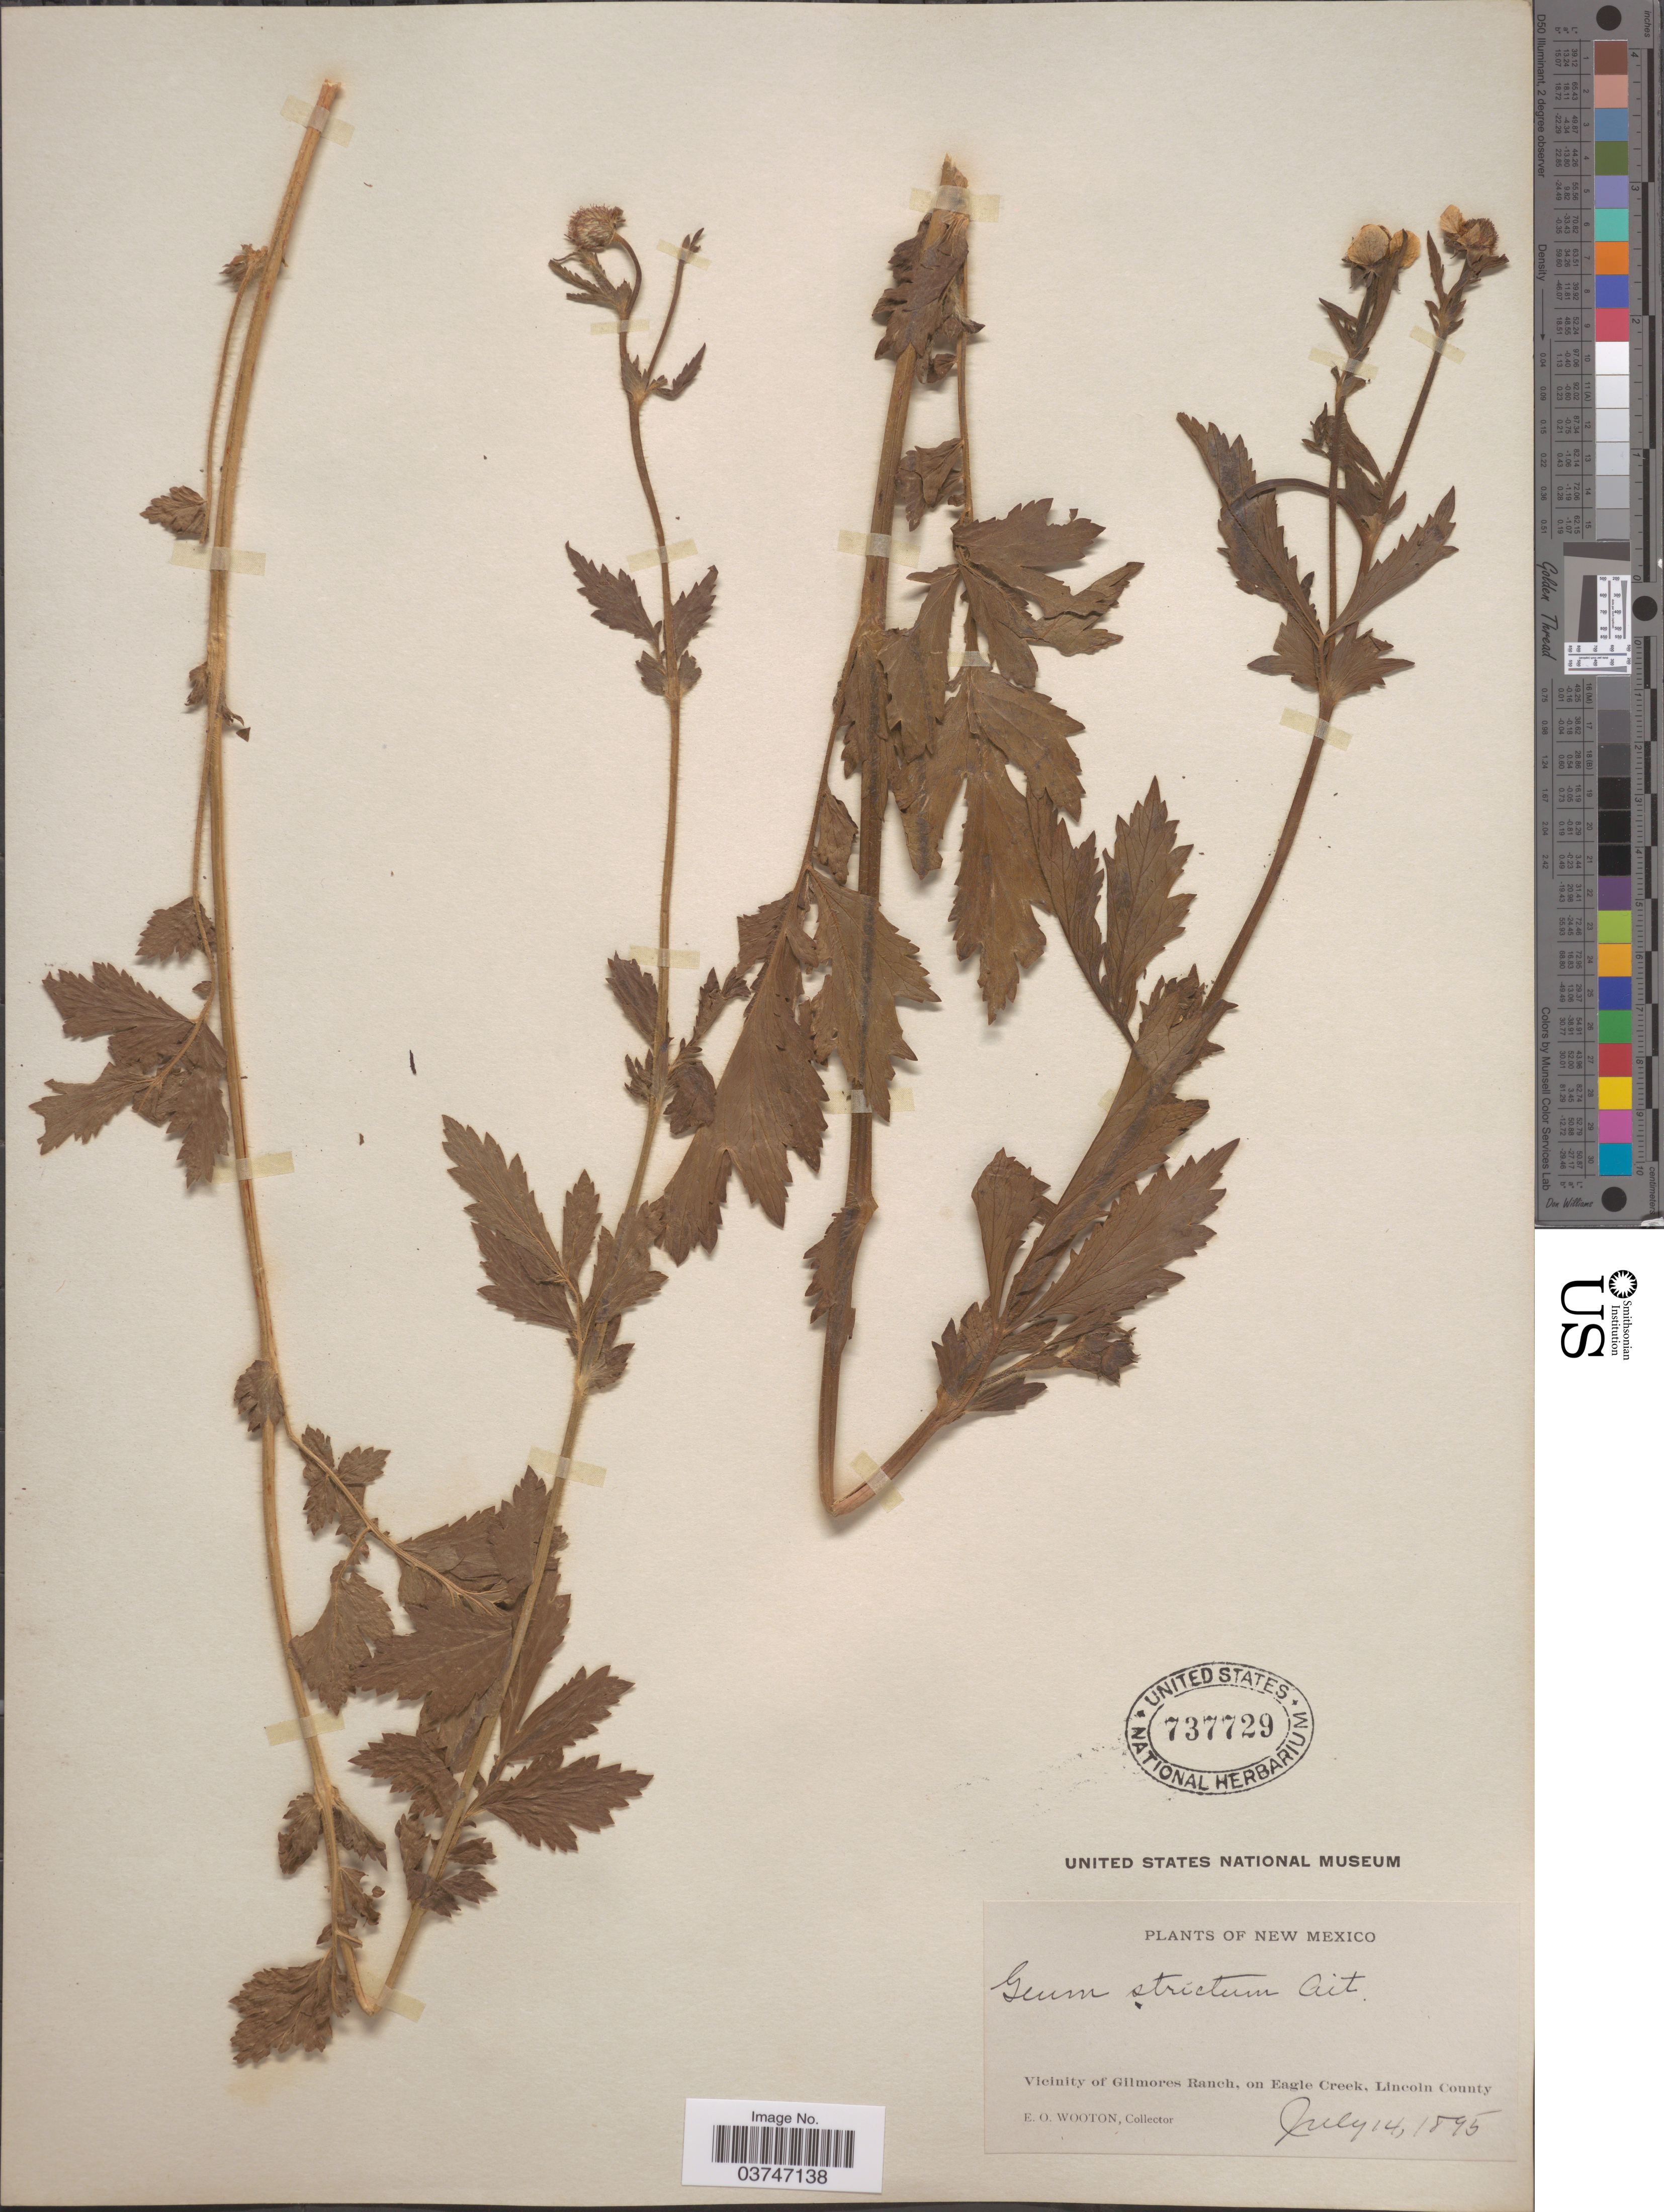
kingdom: Plantae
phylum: Tracheophyta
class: Magnoliopsida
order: Rosales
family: Rosaceae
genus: Geum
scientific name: Geum aleppicum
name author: Jacq.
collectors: E. O. Wooton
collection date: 1895-07-14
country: United States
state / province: New Mexico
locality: Vicinity of Gilmores Ranch, on Eagle Creek, Lincoln County.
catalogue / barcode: US 737729